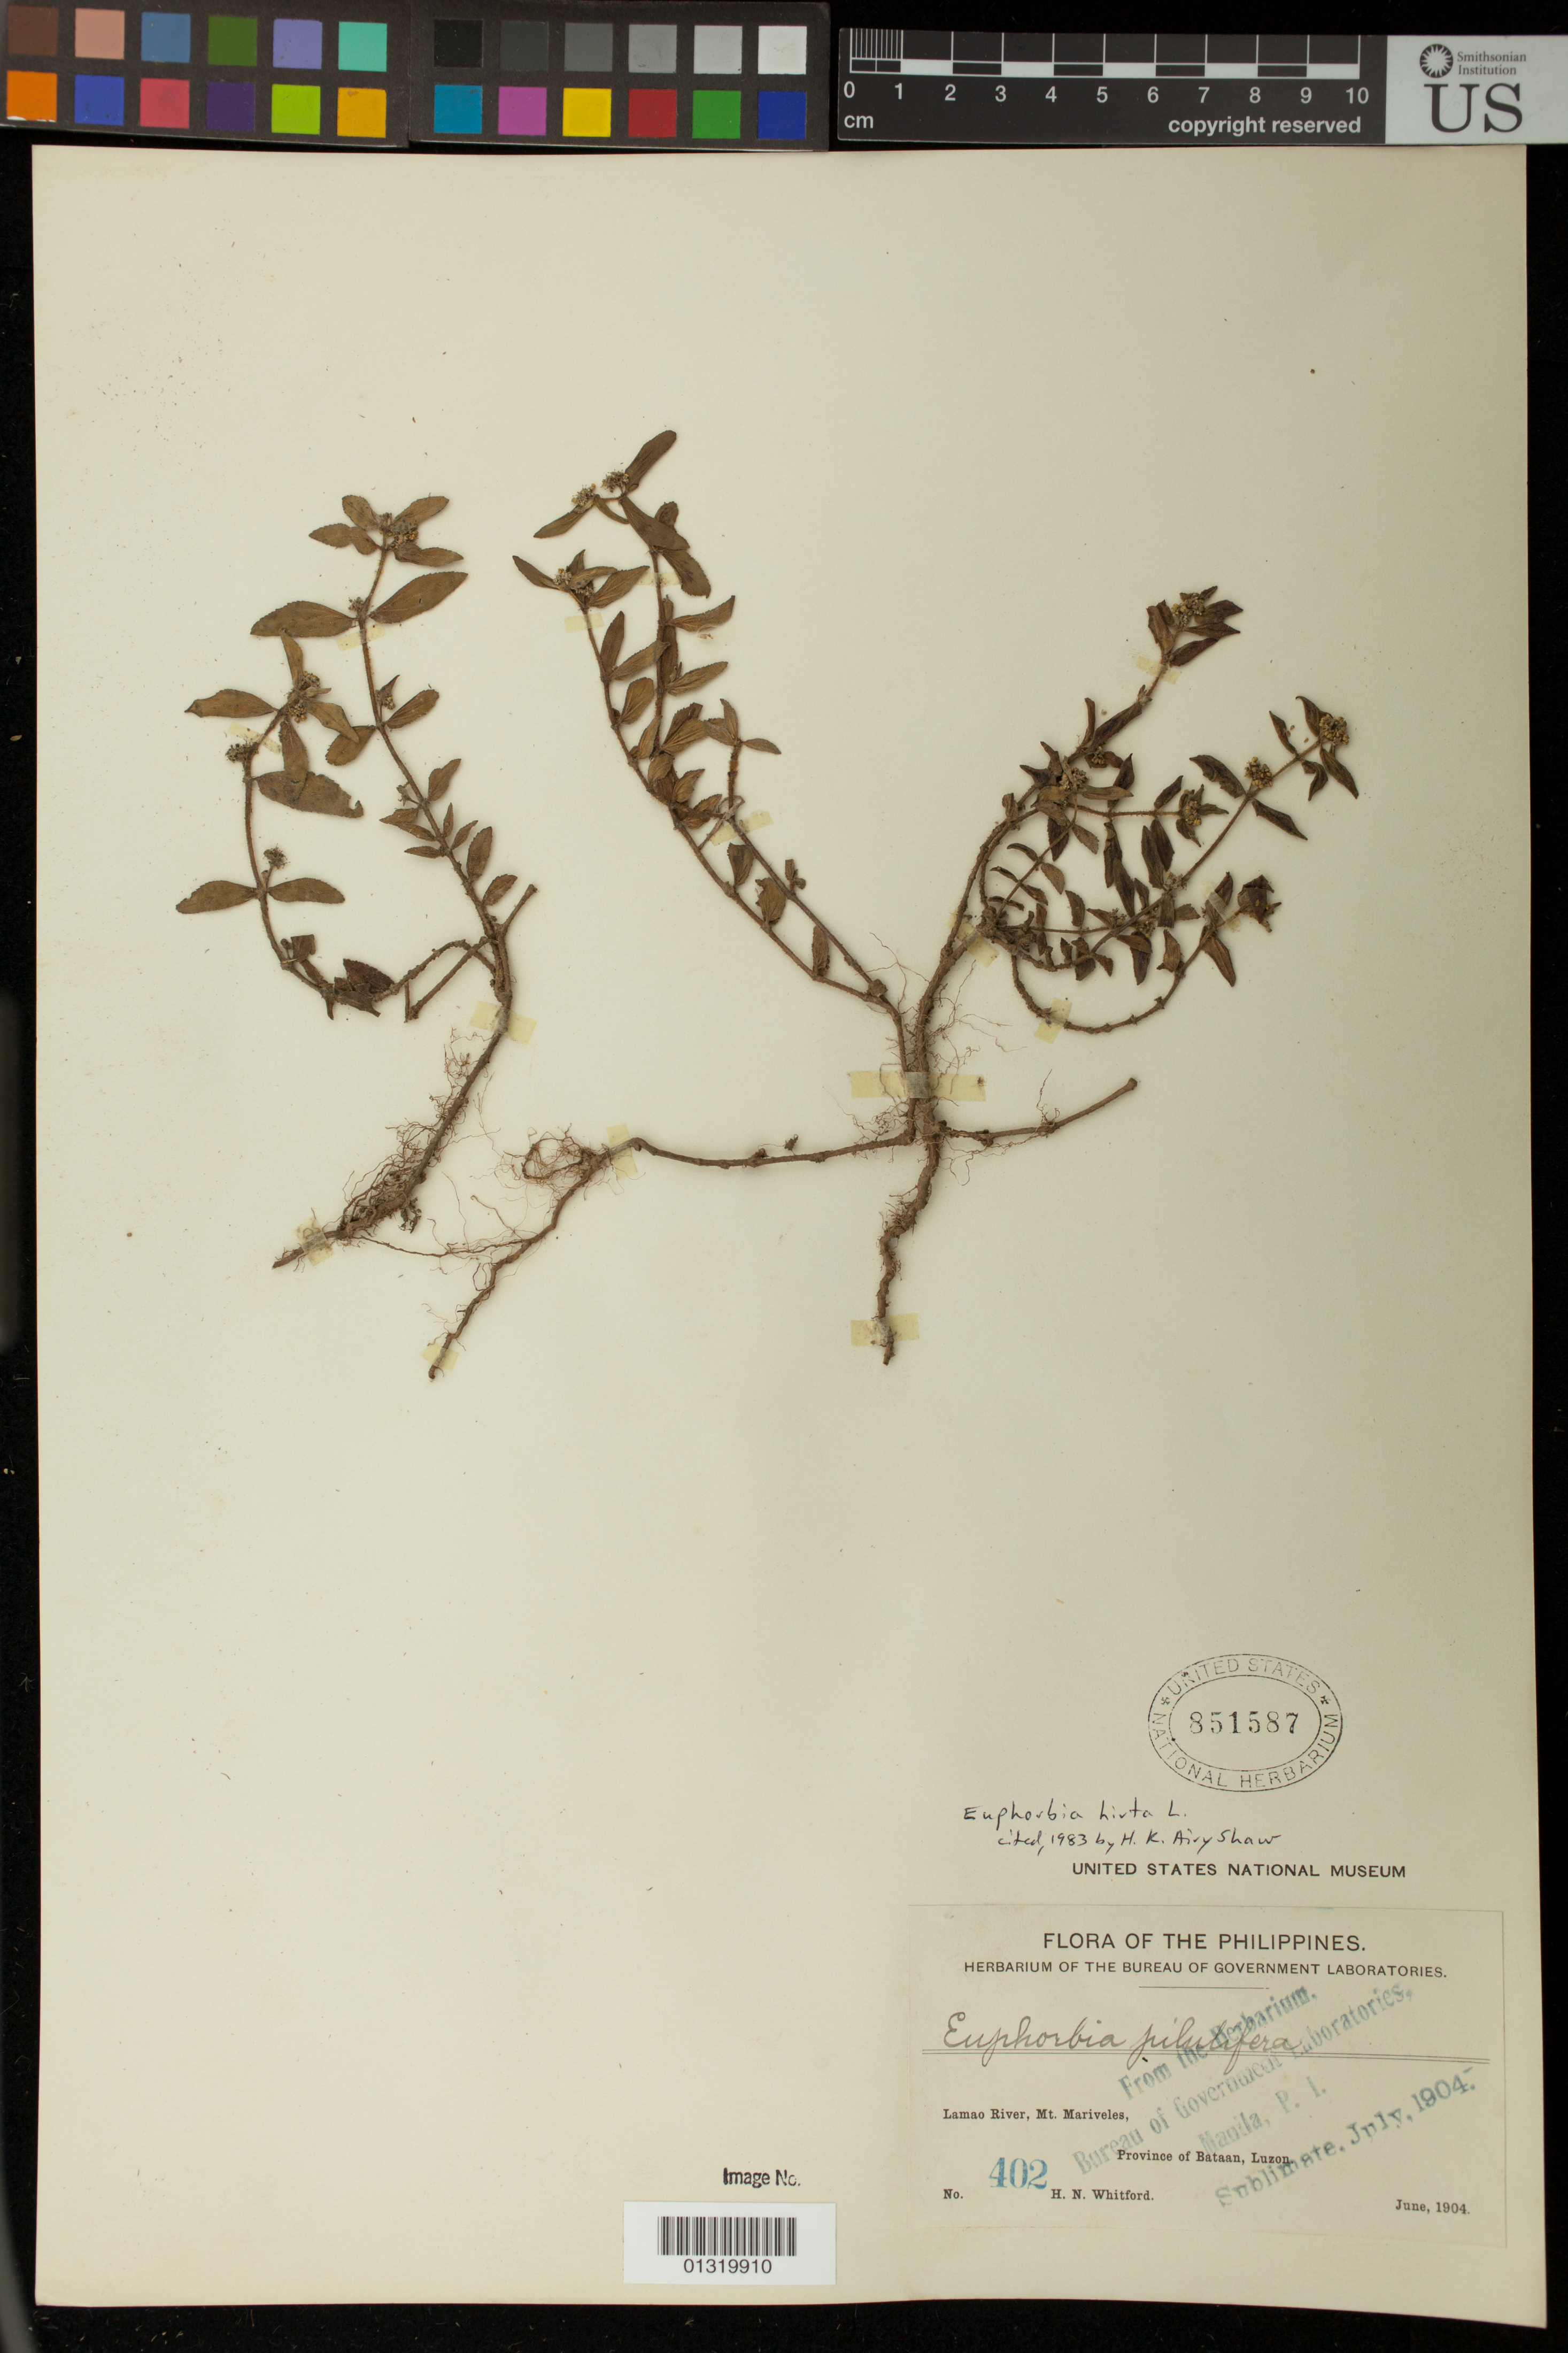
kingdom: Plantae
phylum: Tracheophyta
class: Magnoliopsida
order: Malpighiales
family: Euphorbiaceae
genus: Euphorbia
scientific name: Euphorbia hirta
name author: L.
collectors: H. N. Whitford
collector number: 402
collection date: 1904-06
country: Philippines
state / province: Central Luzon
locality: Lamao River; Mt. Mariveles; Province of Bataan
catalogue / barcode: US 851587